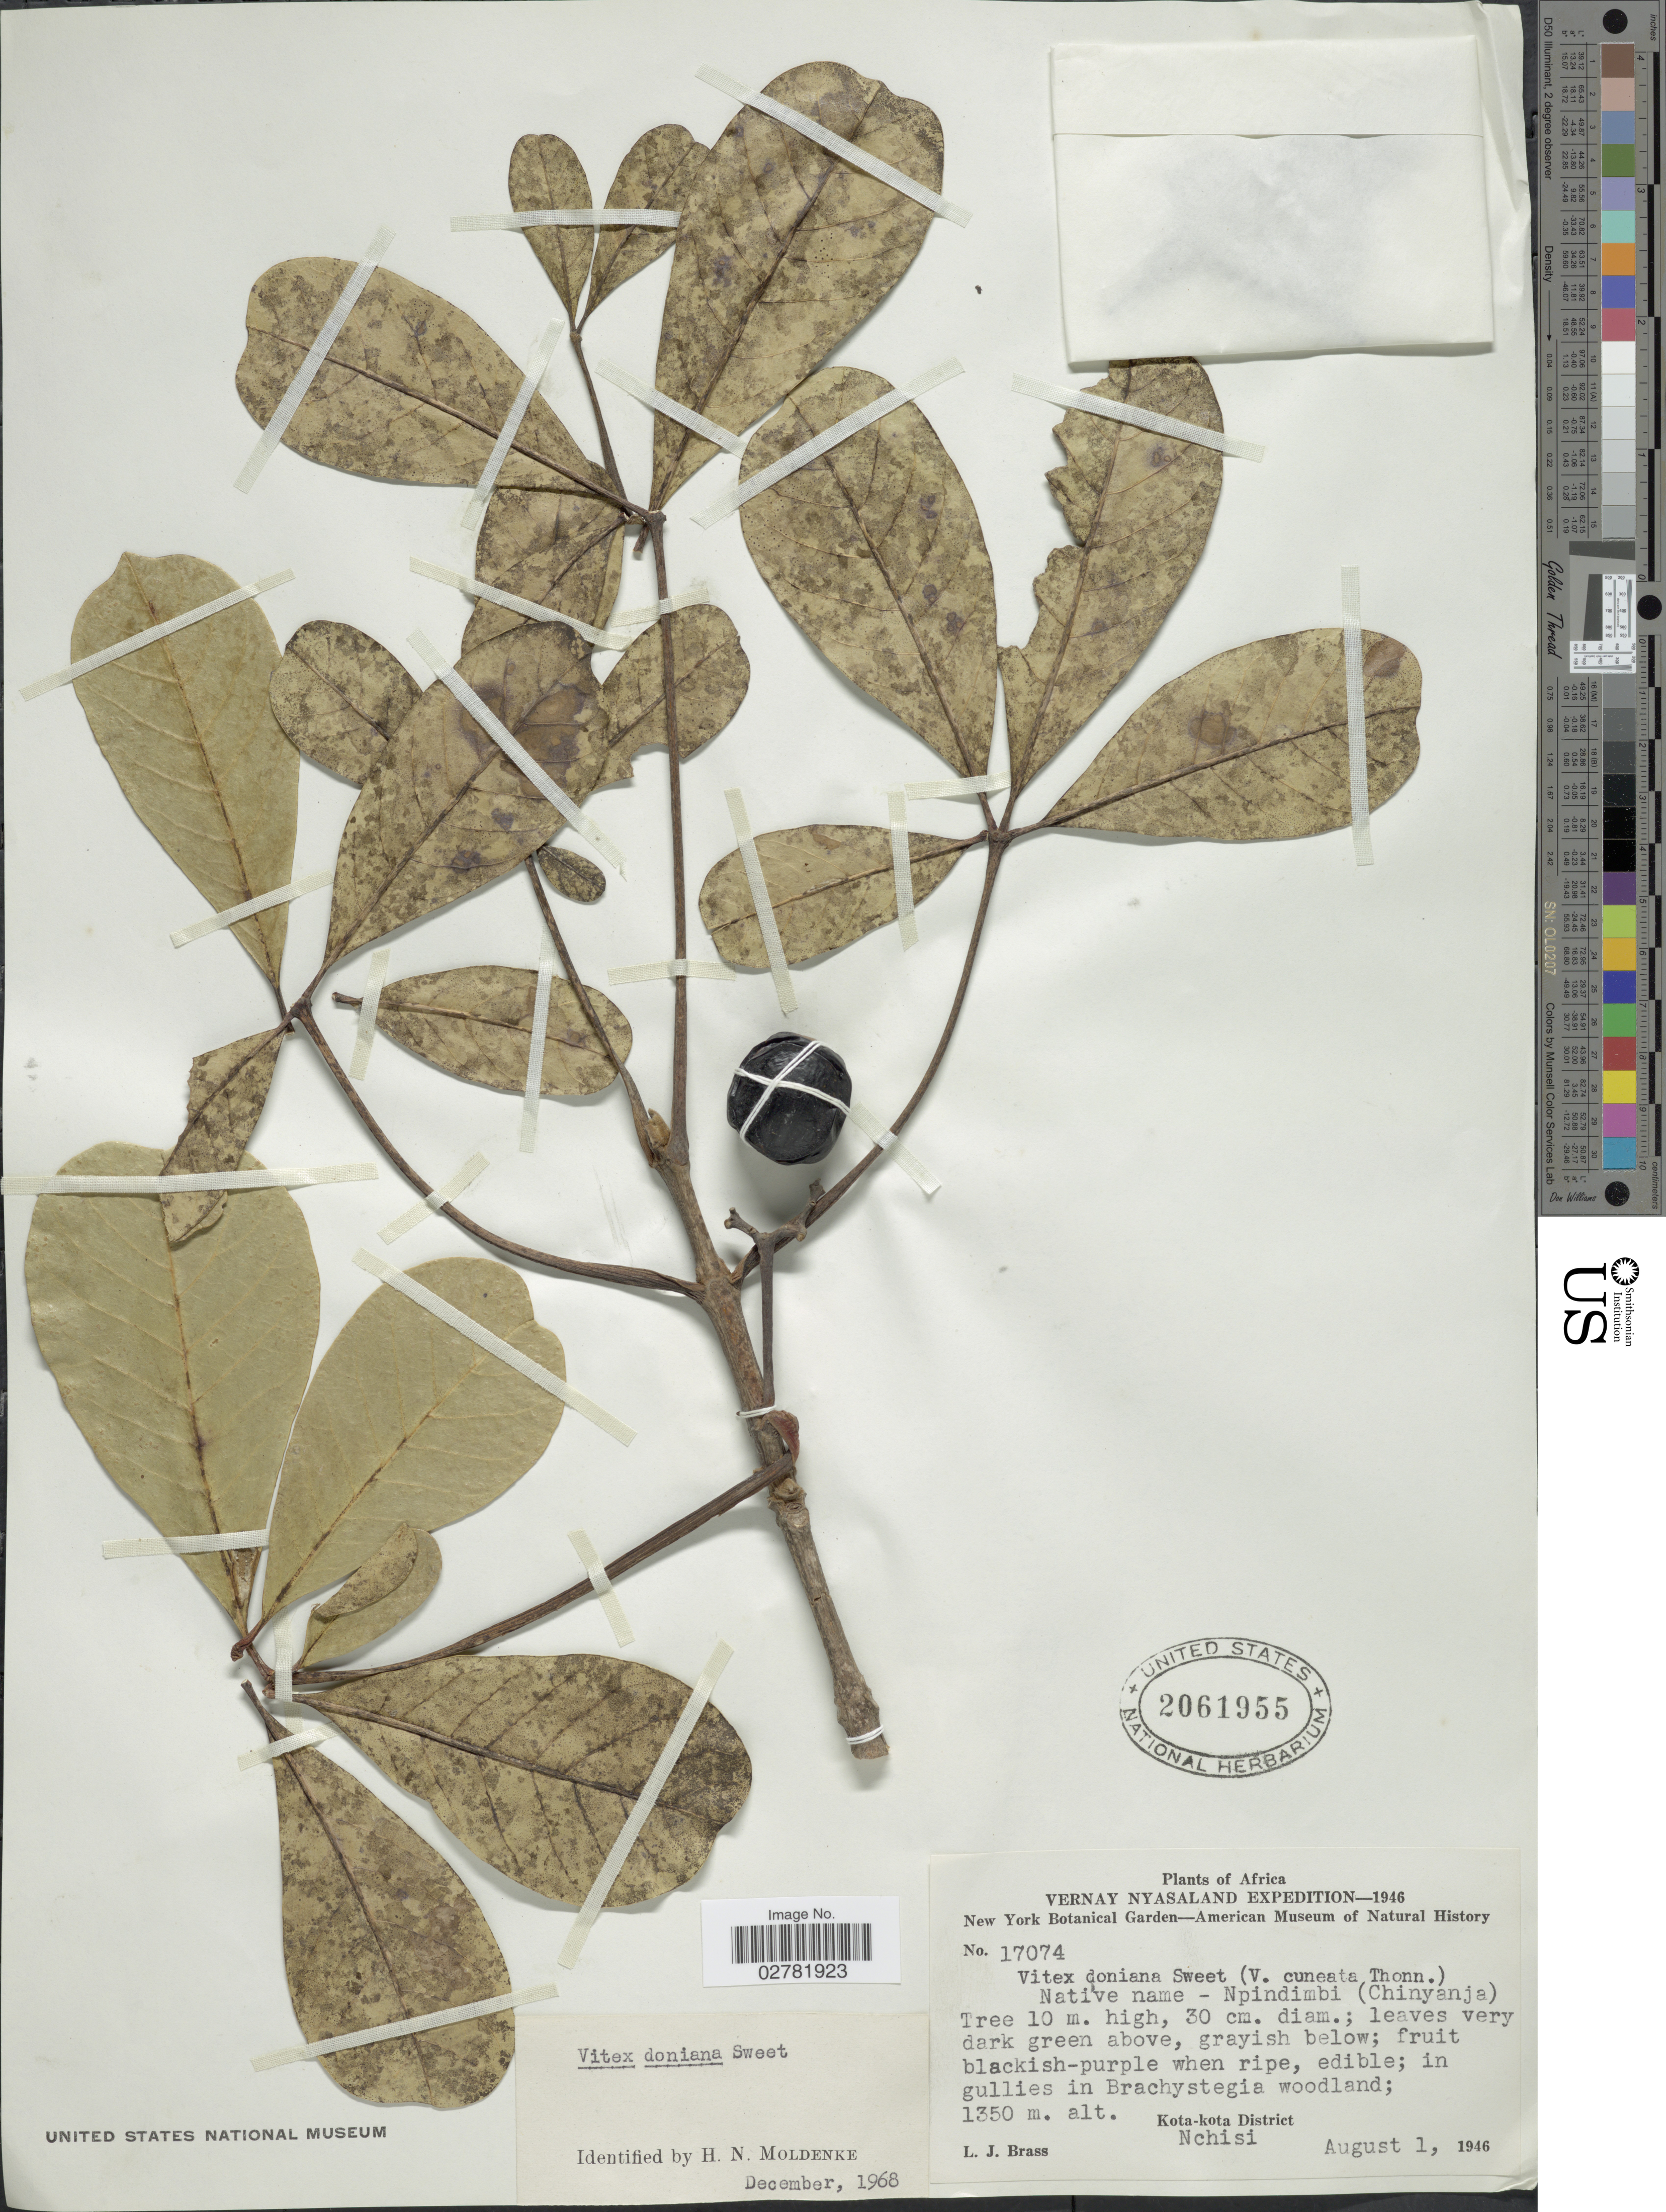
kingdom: Plantae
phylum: Tracheophyta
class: Magnoliopsida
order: Lamiales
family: Lamiaceae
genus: Vitex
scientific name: Vitex doniana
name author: Sweet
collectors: L. J. Brass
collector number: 17074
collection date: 1946-08-01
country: Malawi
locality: Vernay Nyasaland. Kota-kota District Nchisi.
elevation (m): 1350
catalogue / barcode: US 2061955